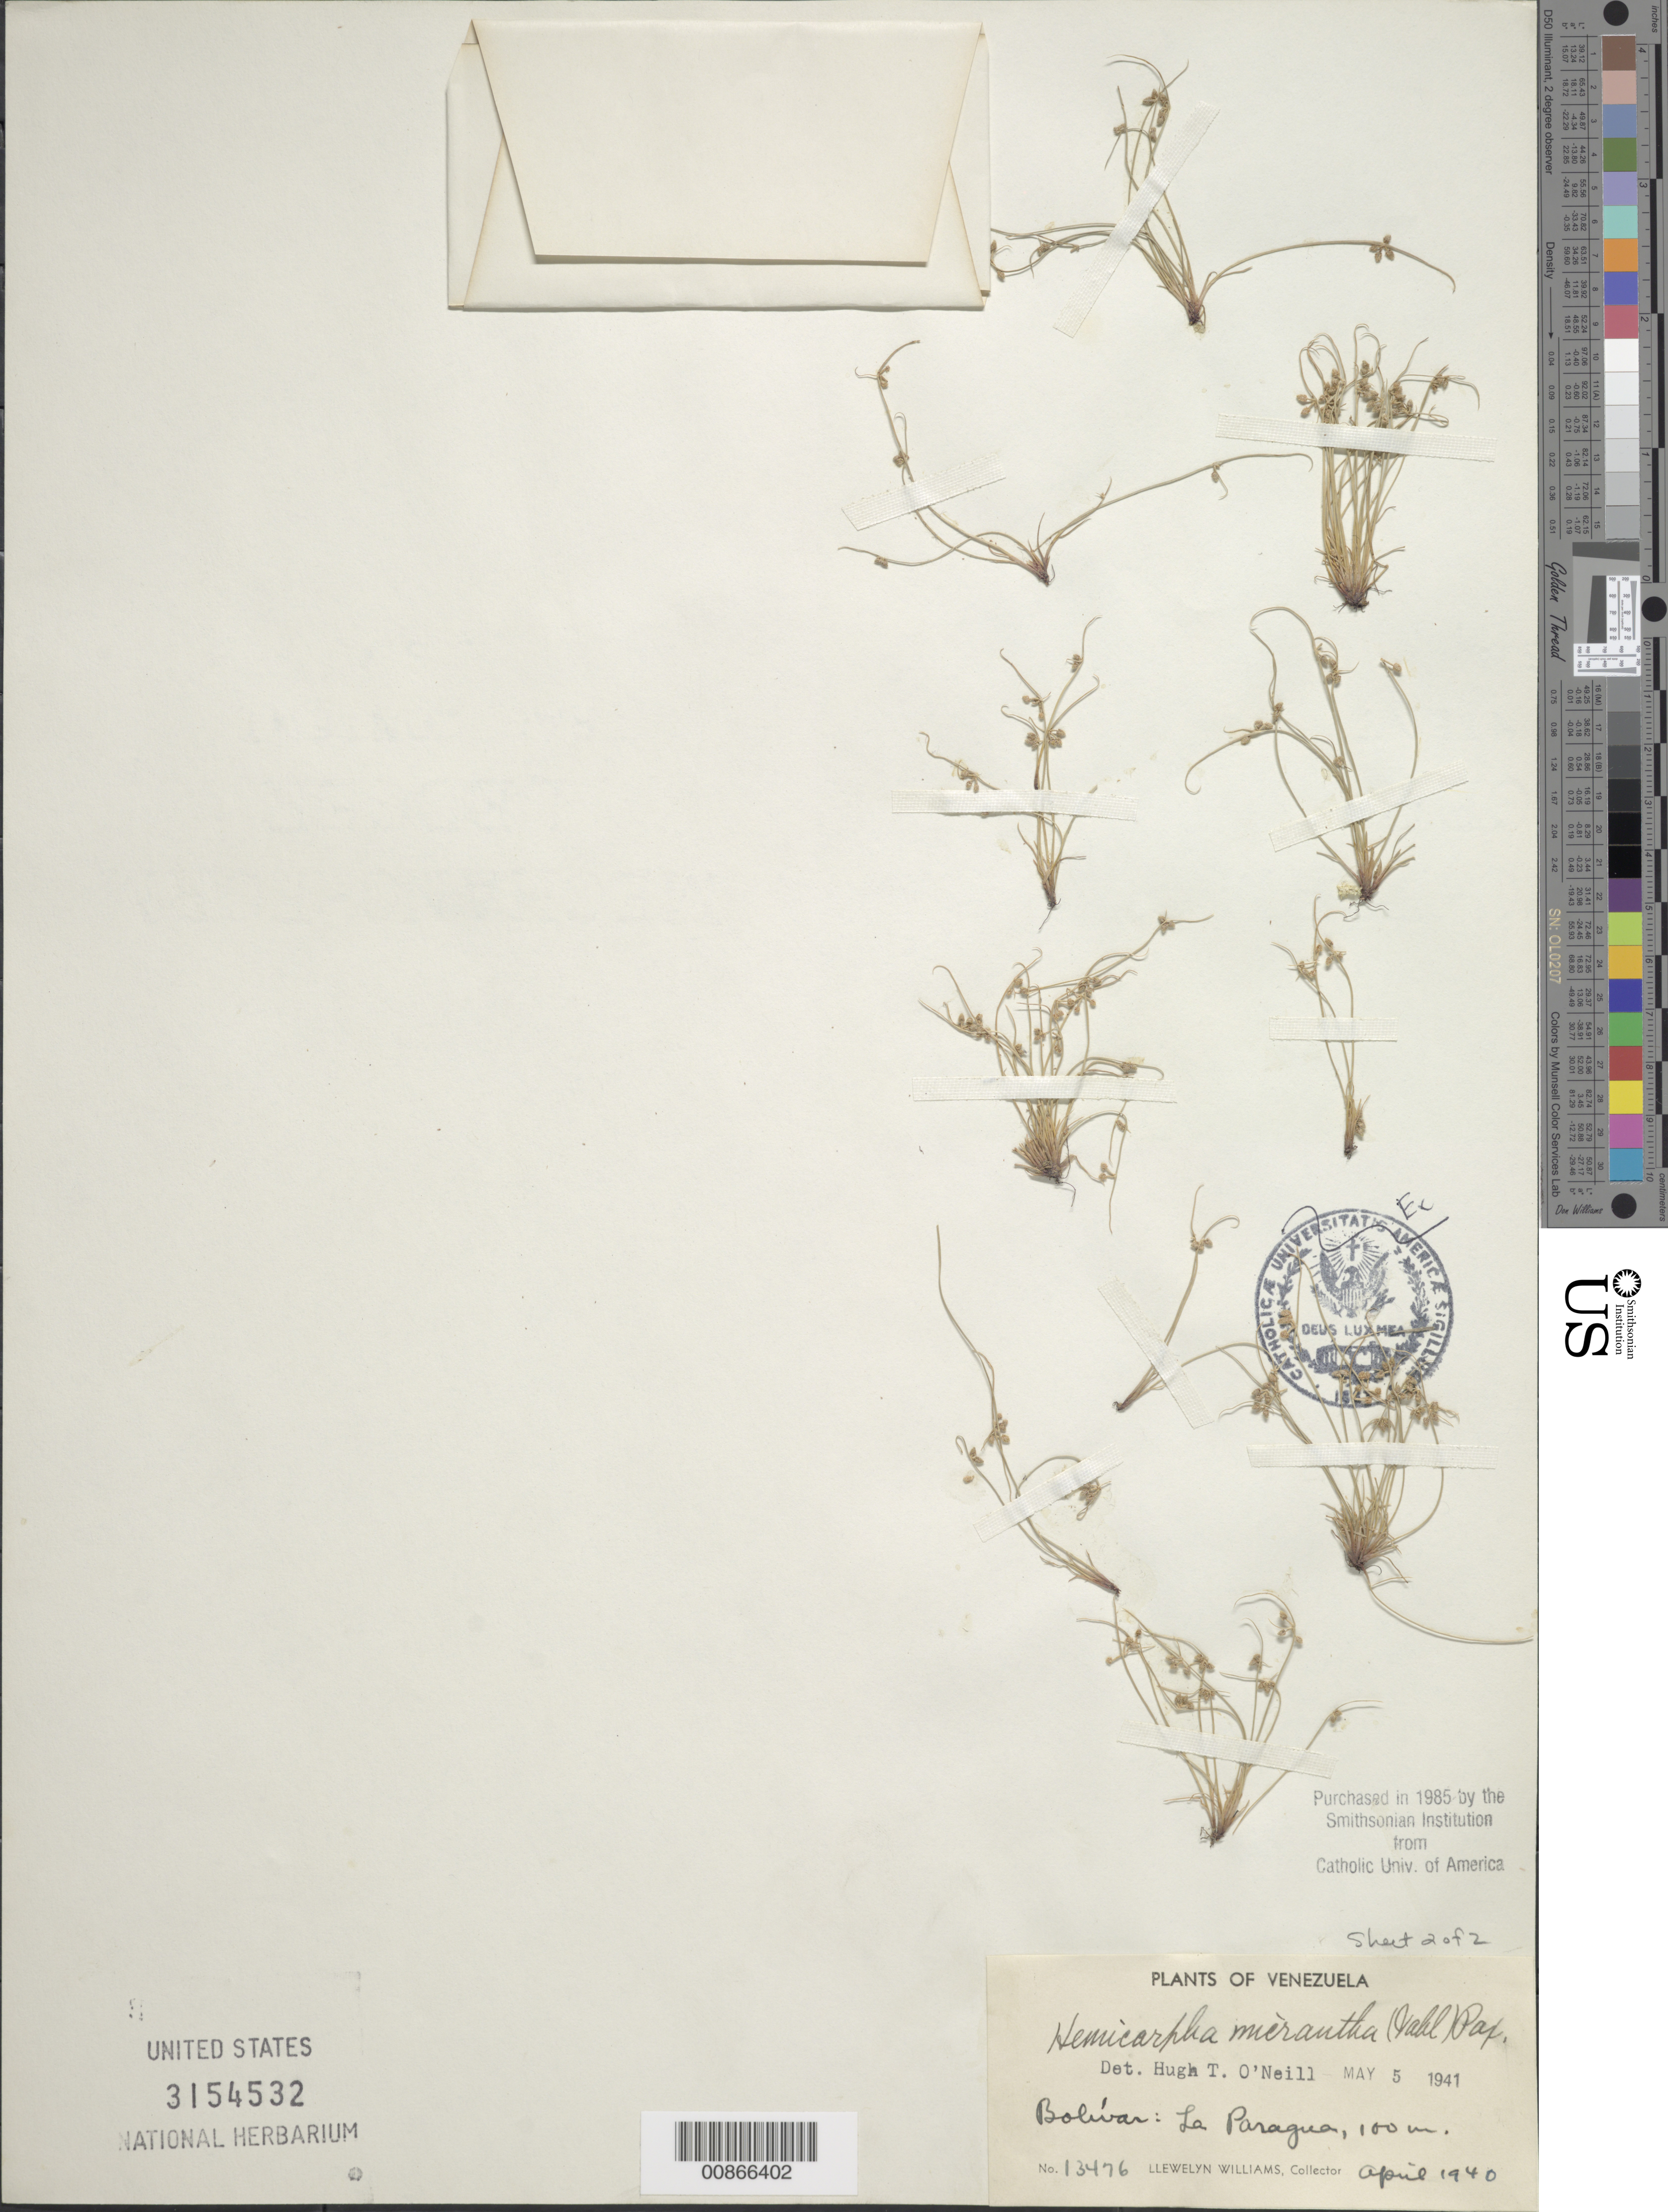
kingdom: Plantae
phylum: Tracheophyta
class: Liliopsida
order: Poales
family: Cyperaceae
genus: Cyperus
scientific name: Cyperus subsquarrosus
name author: (Muhl.) Bauters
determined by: Strong, M. T., (US), Smithsonian Institution - National Museum of Natural History (UNITED STATES)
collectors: Ll. Williams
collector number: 13476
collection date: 1940-04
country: Venezuela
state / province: Bolivar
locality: La Paragua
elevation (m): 100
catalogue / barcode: US 3154532